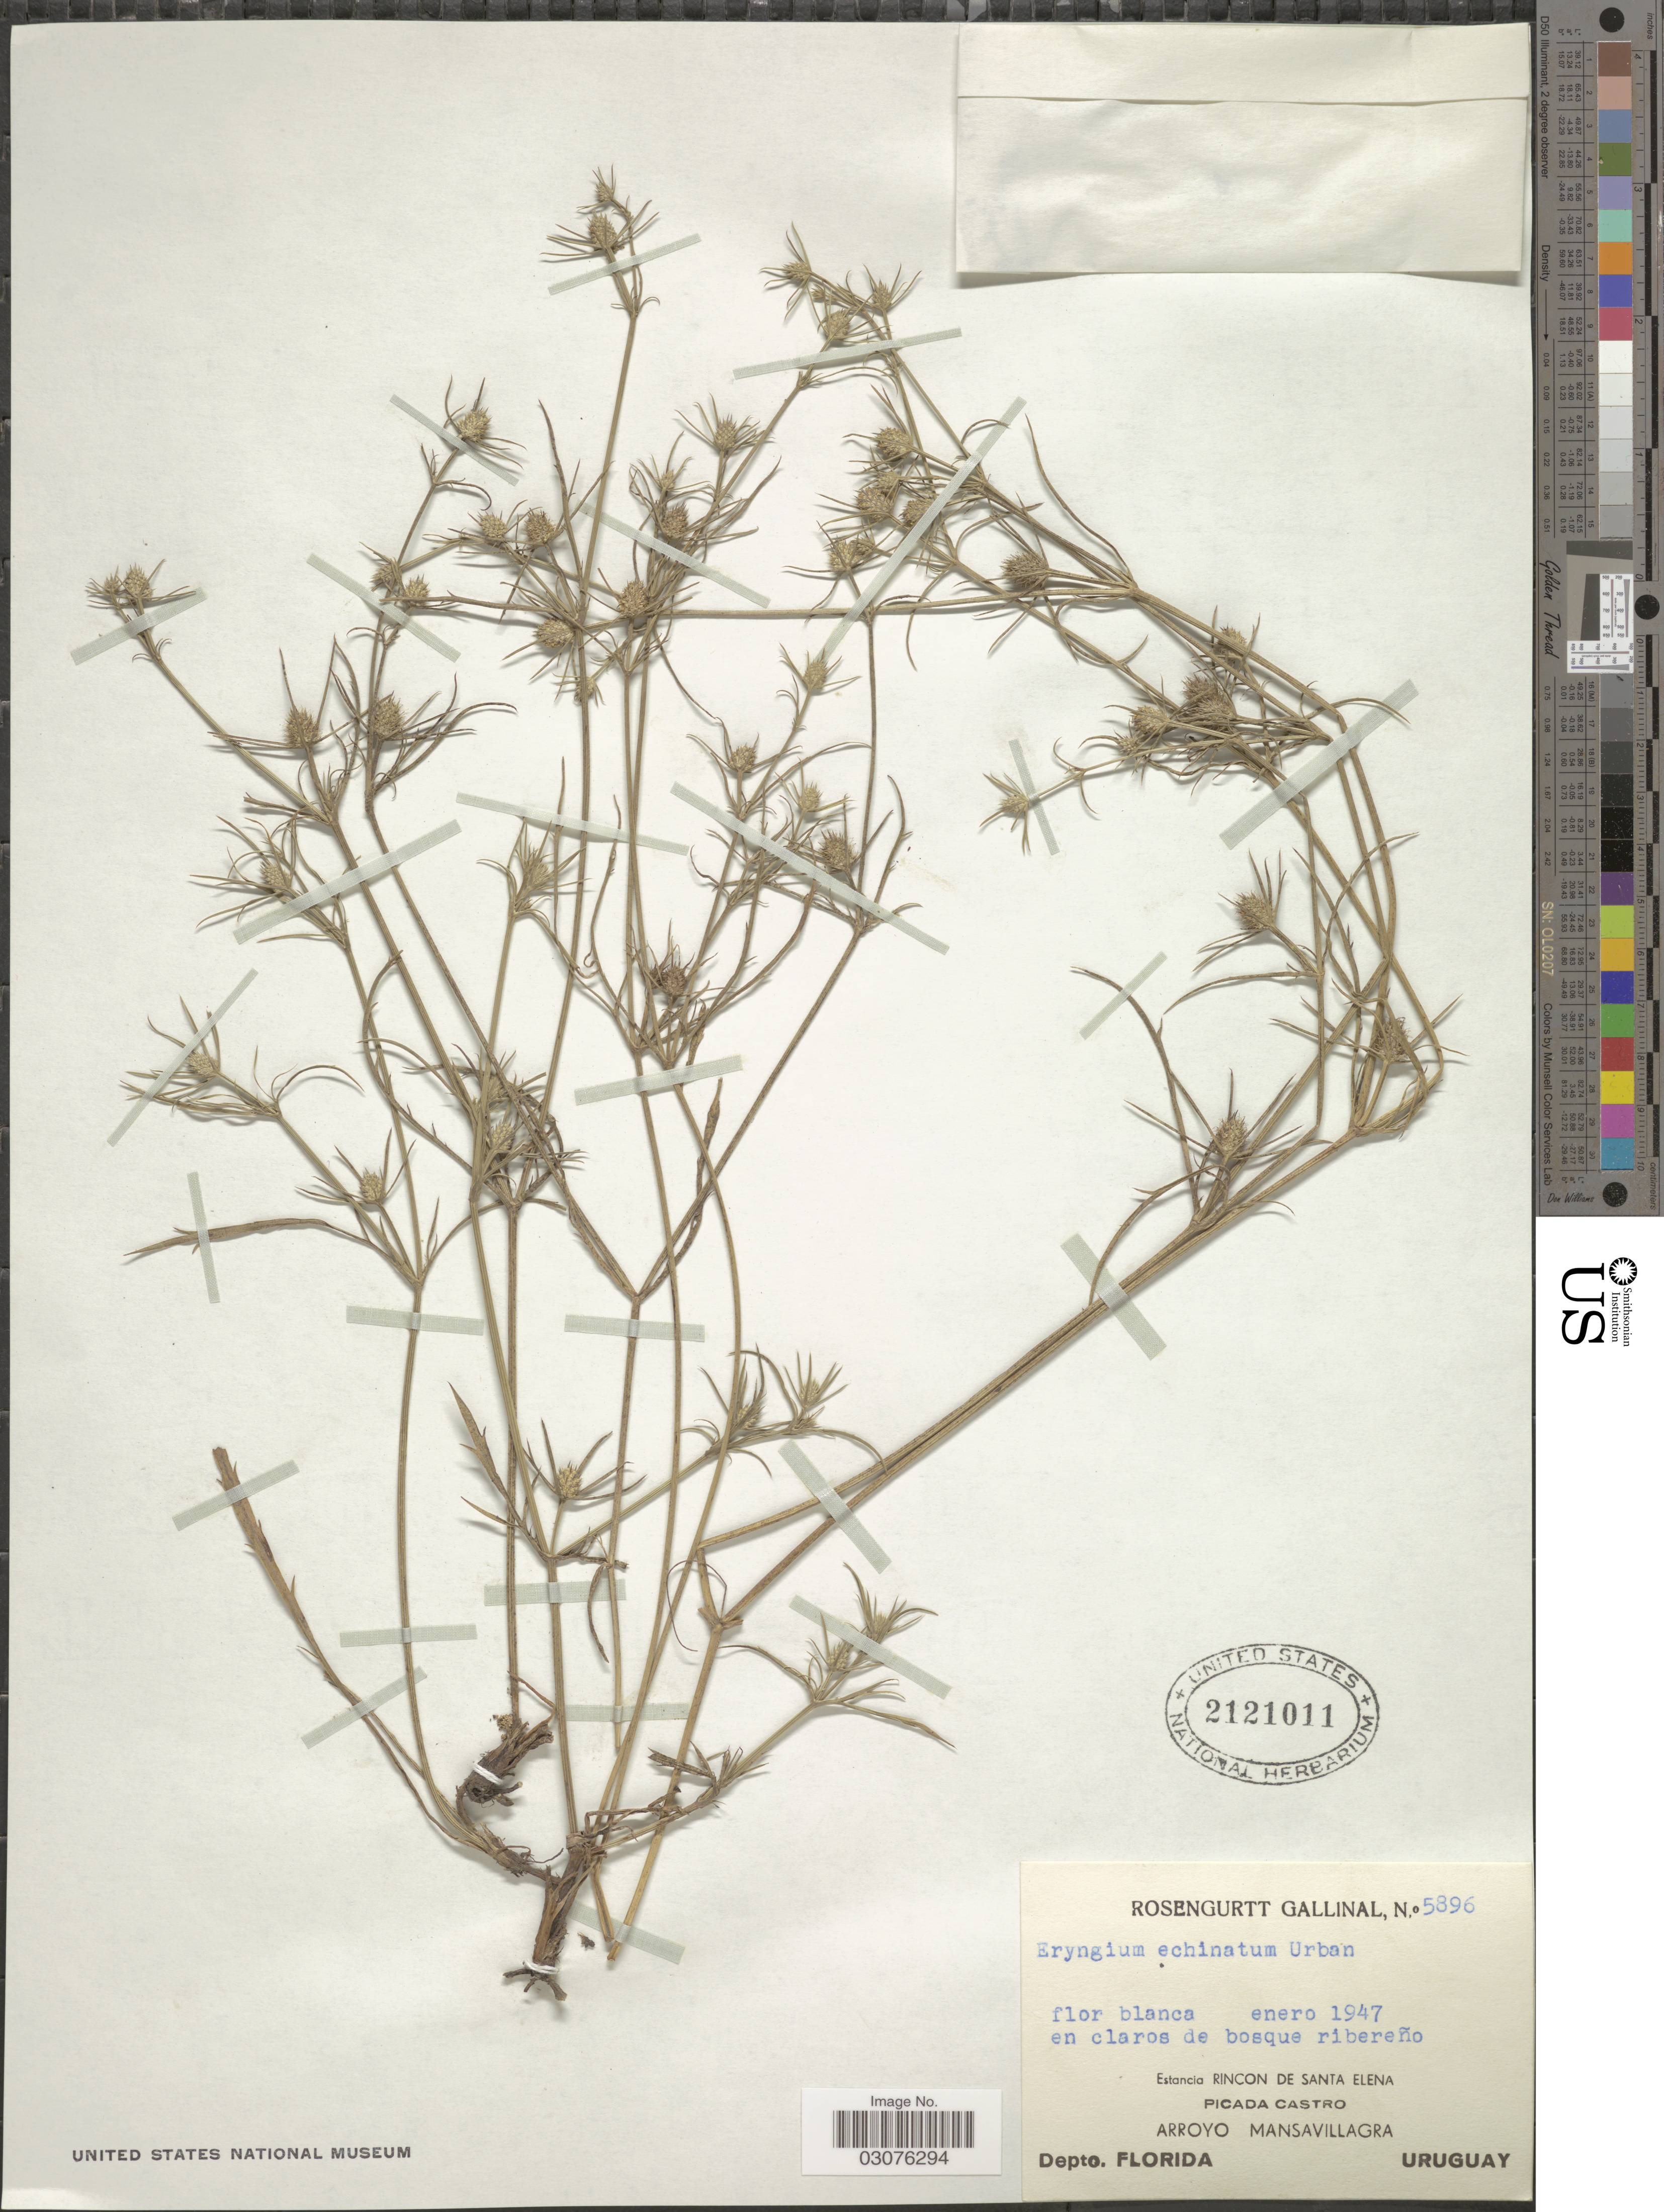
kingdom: Plantae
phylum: Tracheophyta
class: Magnoliopsida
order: Apiales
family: Apiaceae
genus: Eryngium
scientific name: Eryngium echinatum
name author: Urb.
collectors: R. Gallinal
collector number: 5896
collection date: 1947-01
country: Uruguay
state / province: Florida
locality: Estancia Rincon de Santa Elena. Picado Castro. Arroyo Mansavillagra. Depto. Florida.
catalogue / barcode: US 2121011